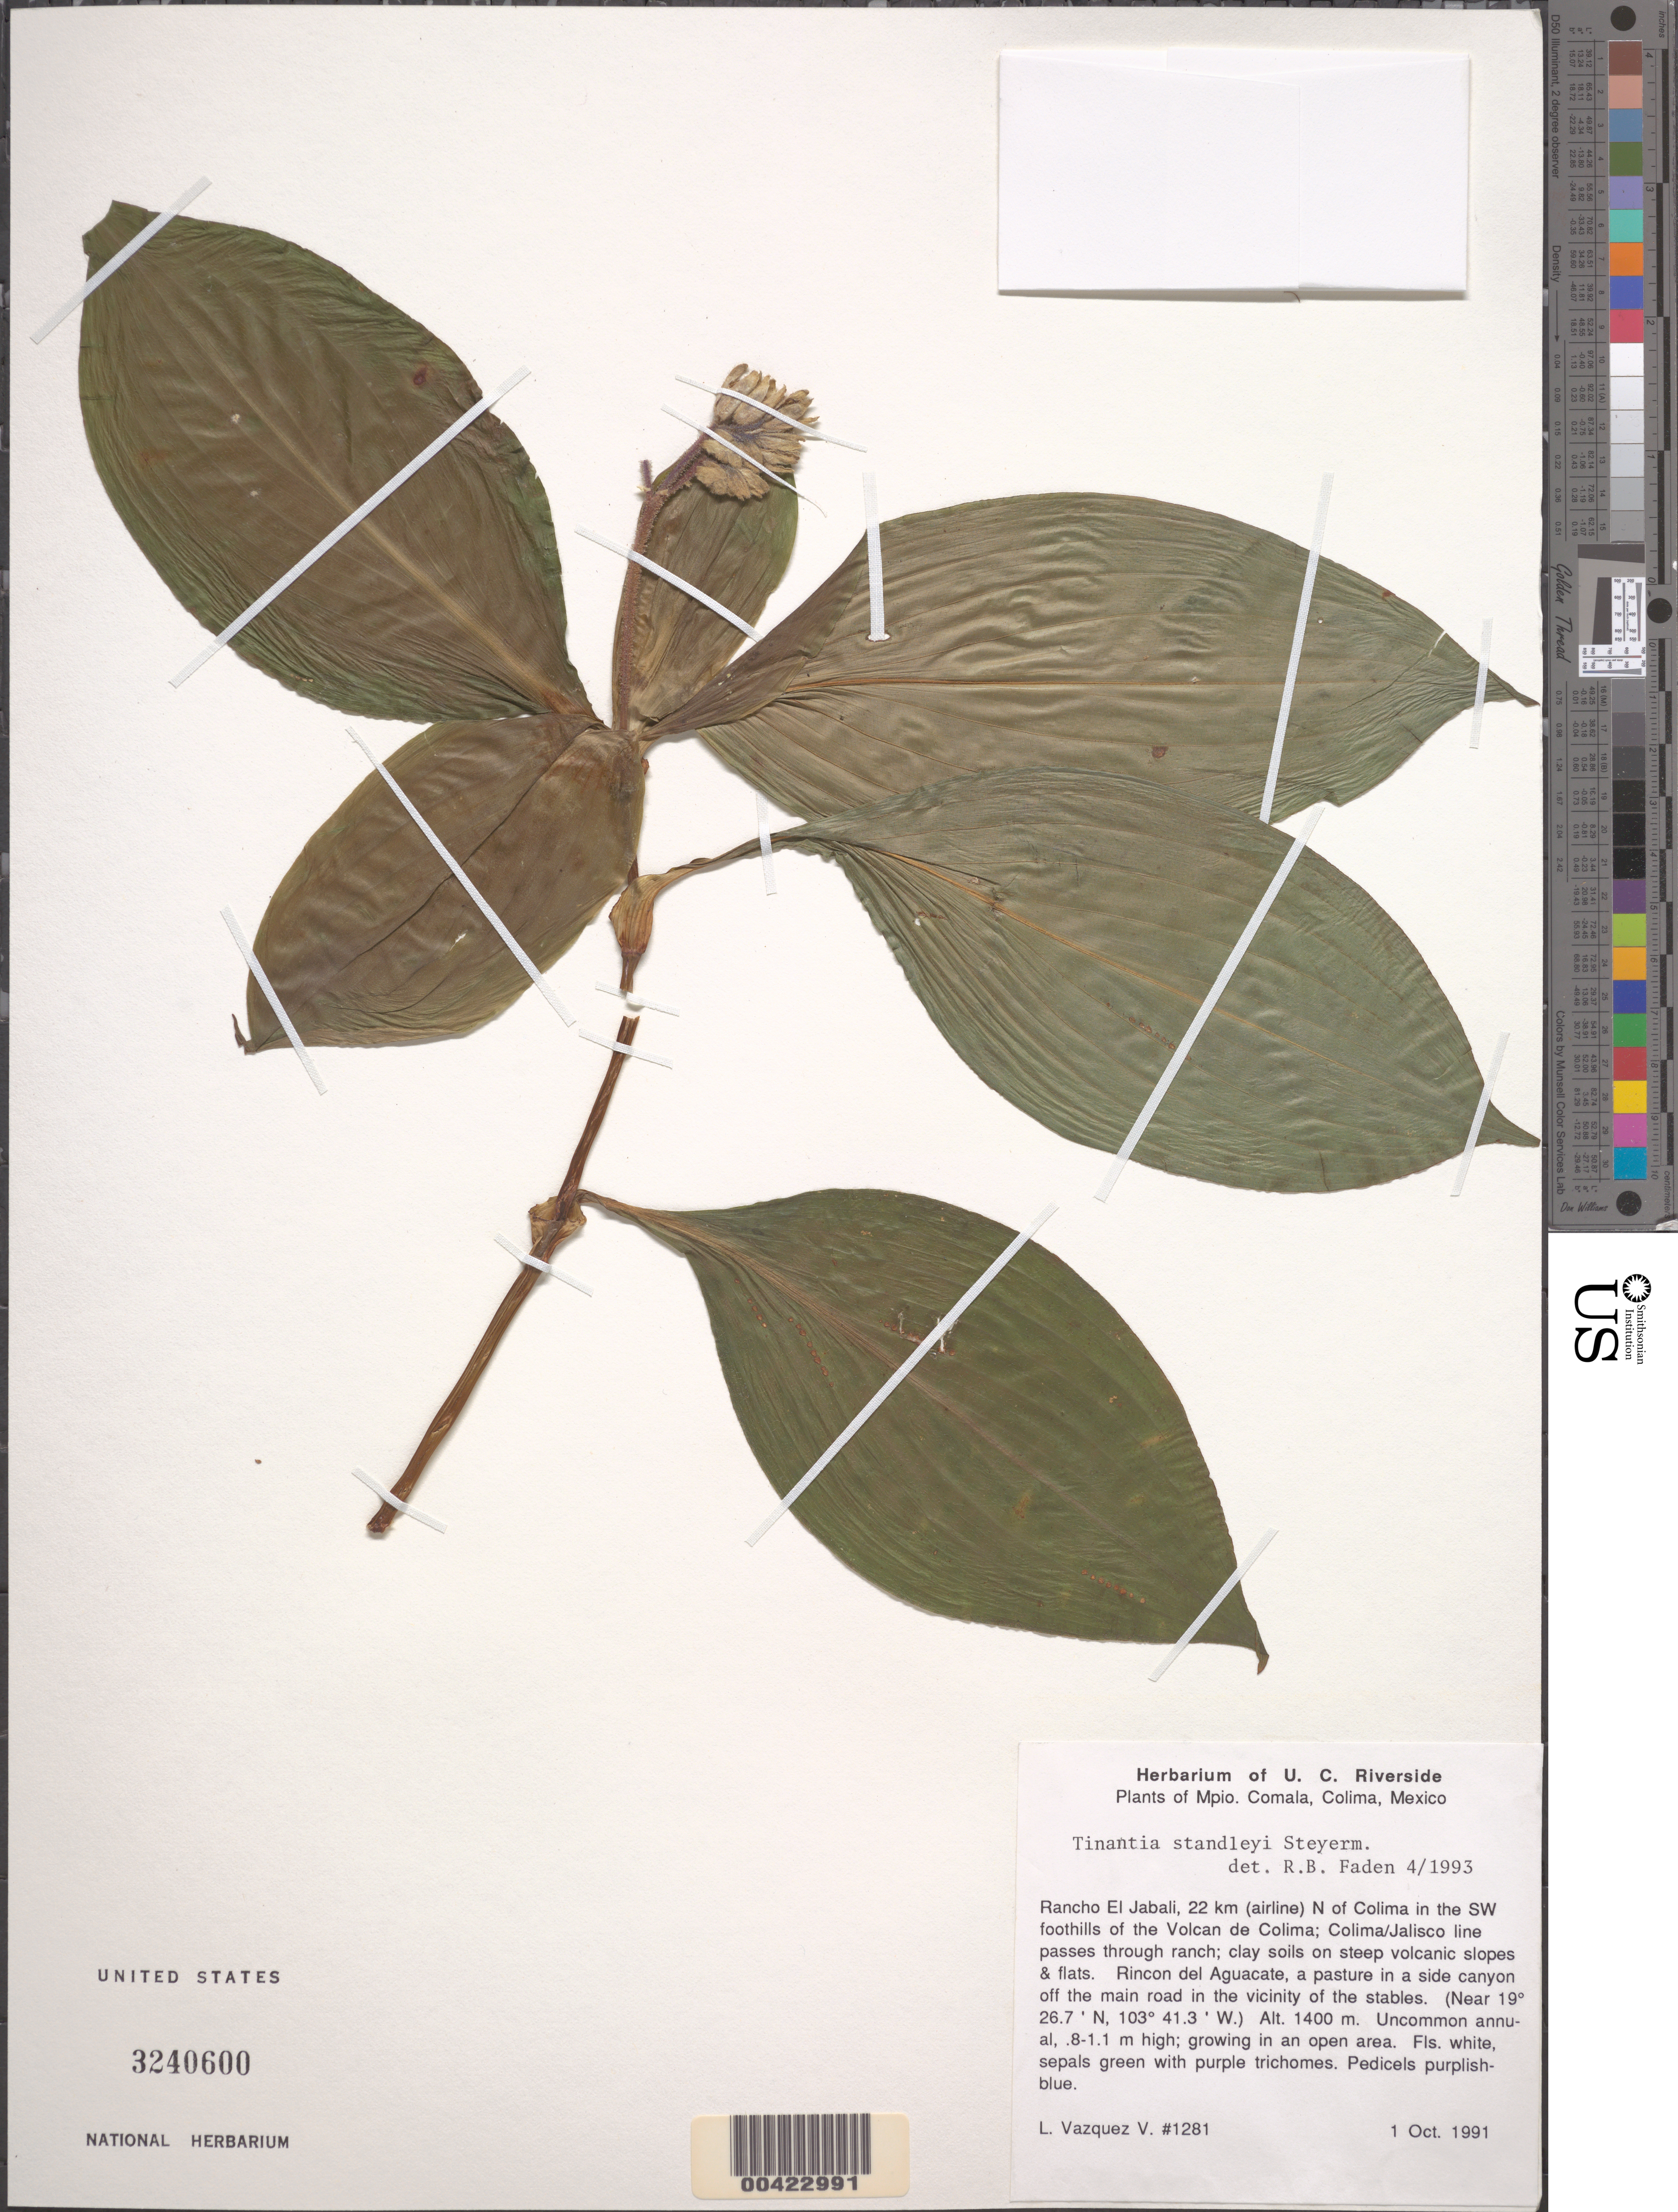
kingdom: Plantae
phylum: Tracheophyta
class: Liliopsida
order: Commelinales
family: Commelinaceae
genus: Tinantia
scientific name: Tinantia standleyi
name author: Steyerm.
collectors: L. Vazquez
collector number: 1281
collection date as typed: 01 Oct 1991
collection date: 1991-10-01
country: Mexico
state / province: Colima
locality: Rancho El Jabali, N of Colima, Comala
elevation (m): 1400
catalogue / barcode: US 3240600